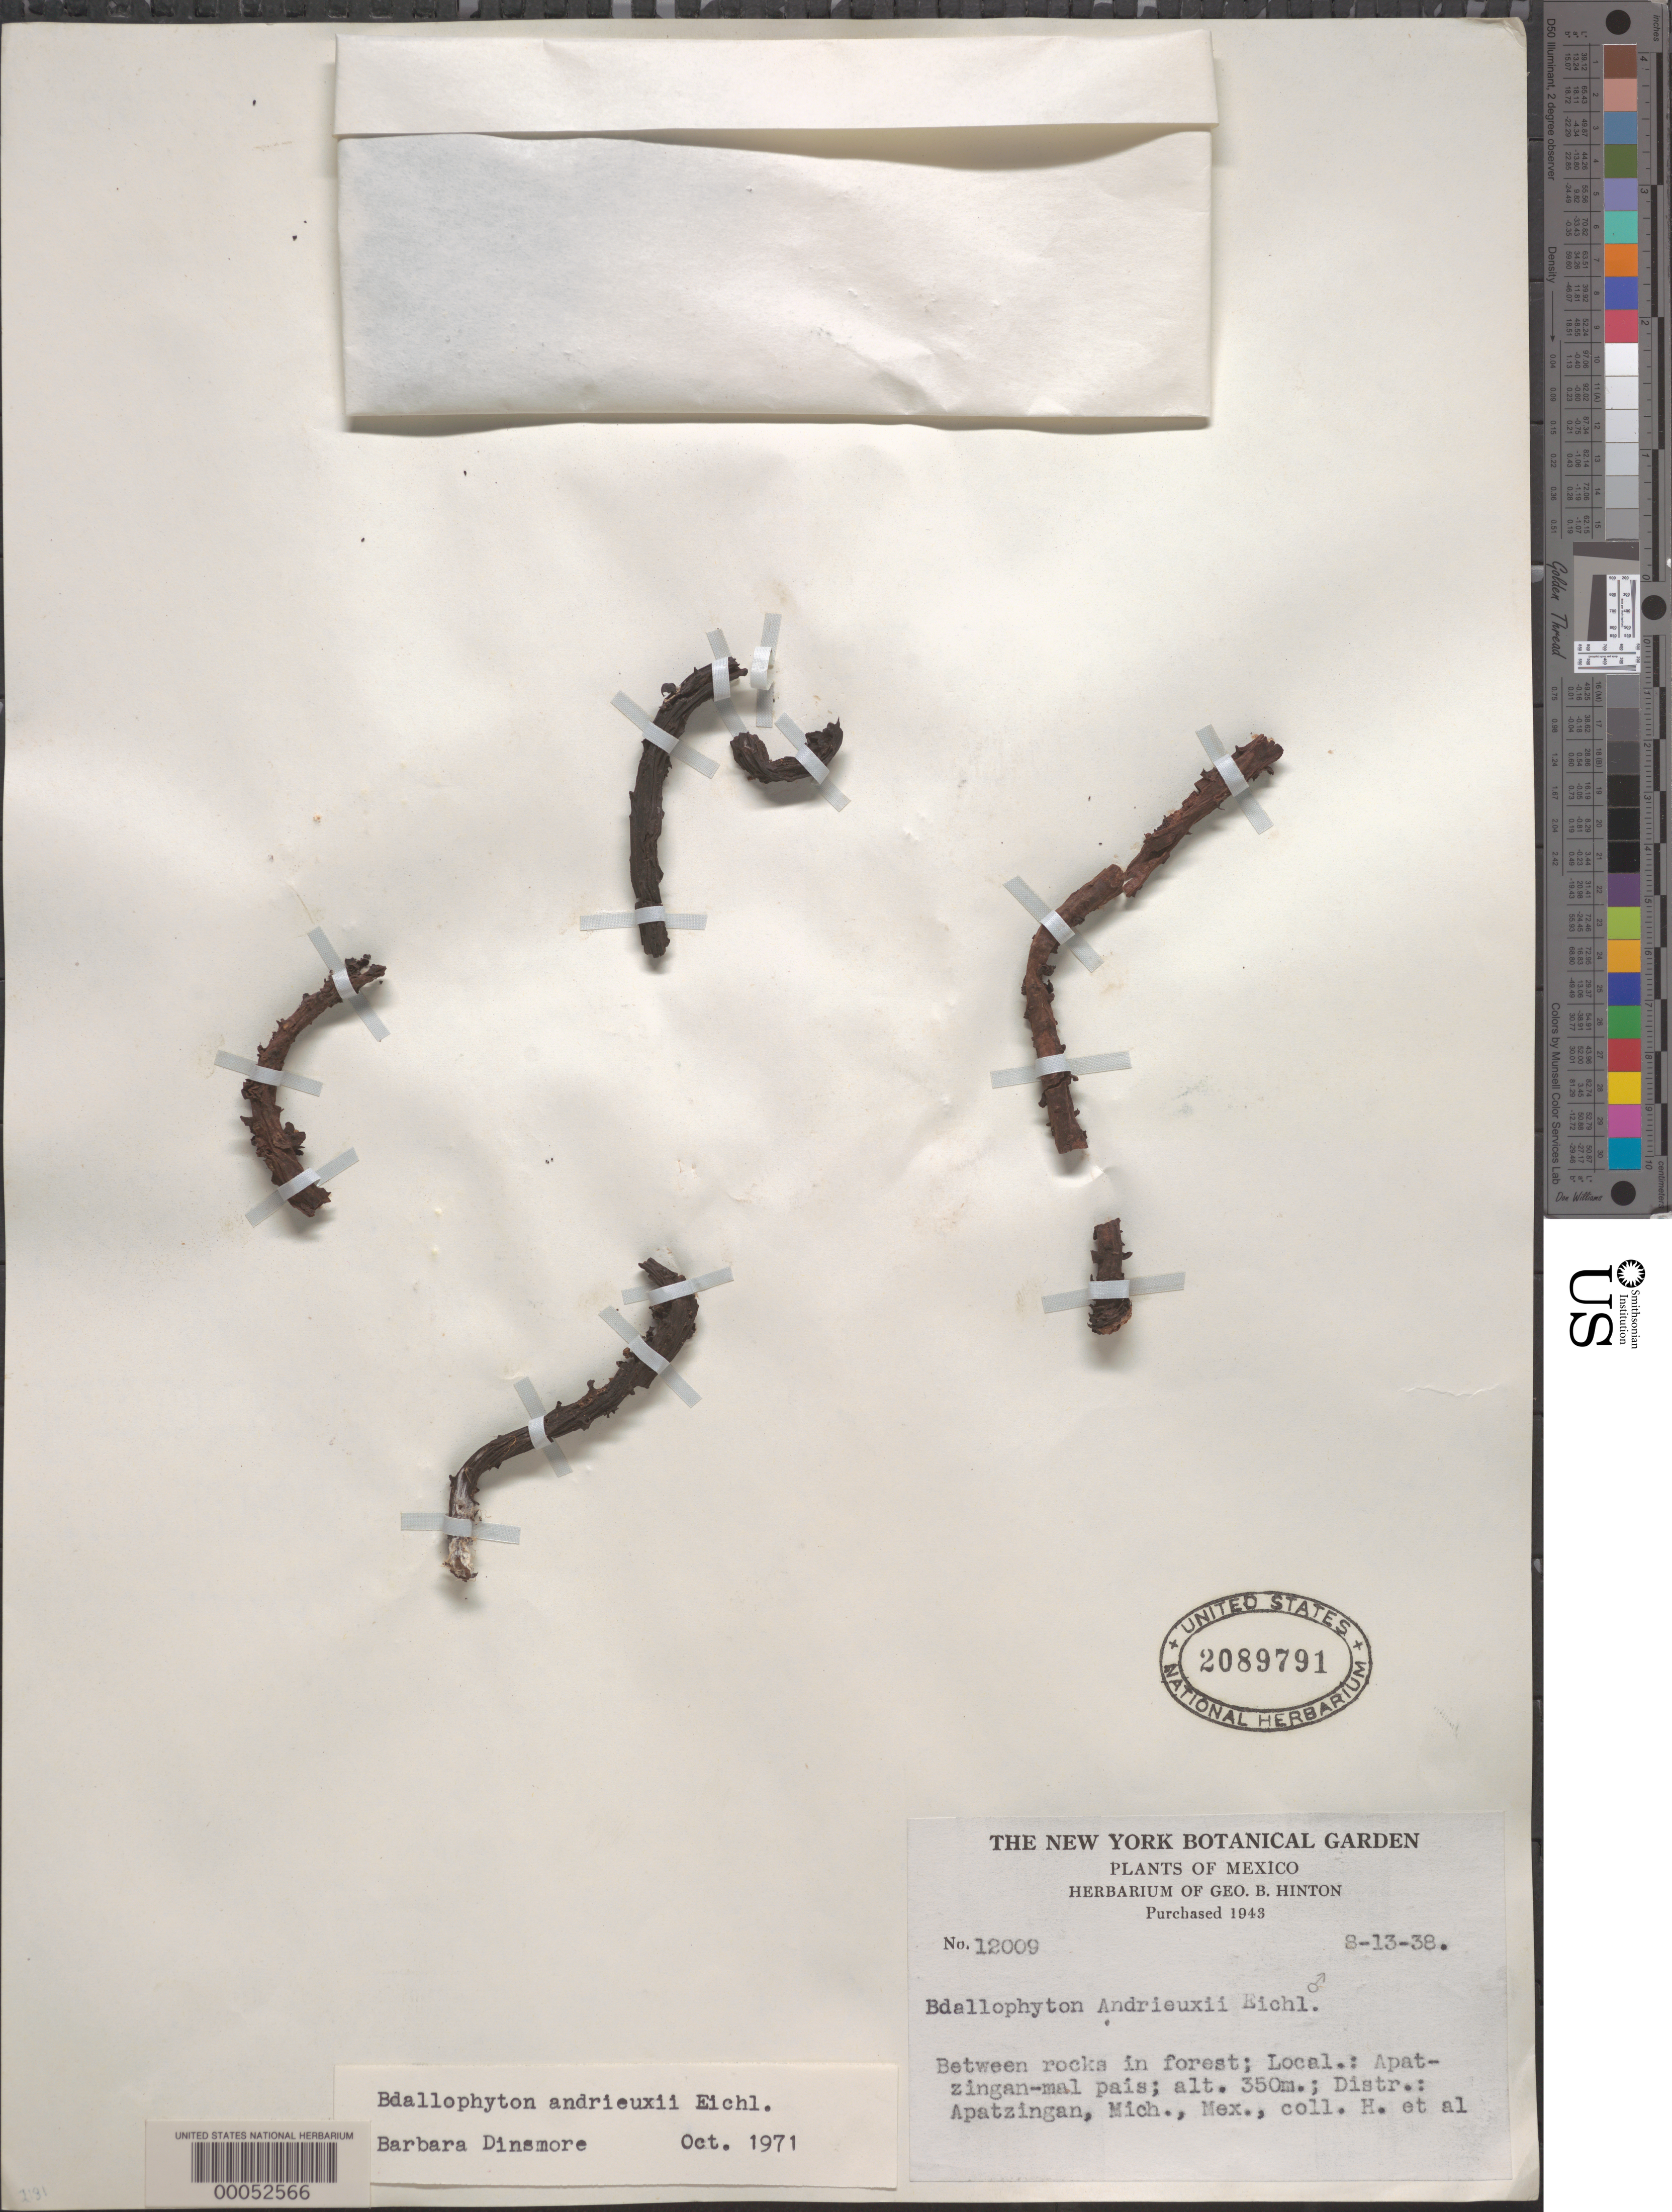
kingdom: Plantae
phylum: Tracheophyta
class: Magnoliopsida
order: Malvales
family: Cytinaceae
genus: Bdallophytum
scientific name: Bdallophytum andrieuxii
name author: Eichler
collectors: G. B. Hinton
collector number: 12009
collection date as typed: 13 Aug 1938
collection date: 1938-08-13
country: Mexico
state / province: Michoacán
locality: Apatzingan--Mal Pais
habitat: Between rocks in forest;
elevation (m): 350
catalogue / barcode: US 2089791